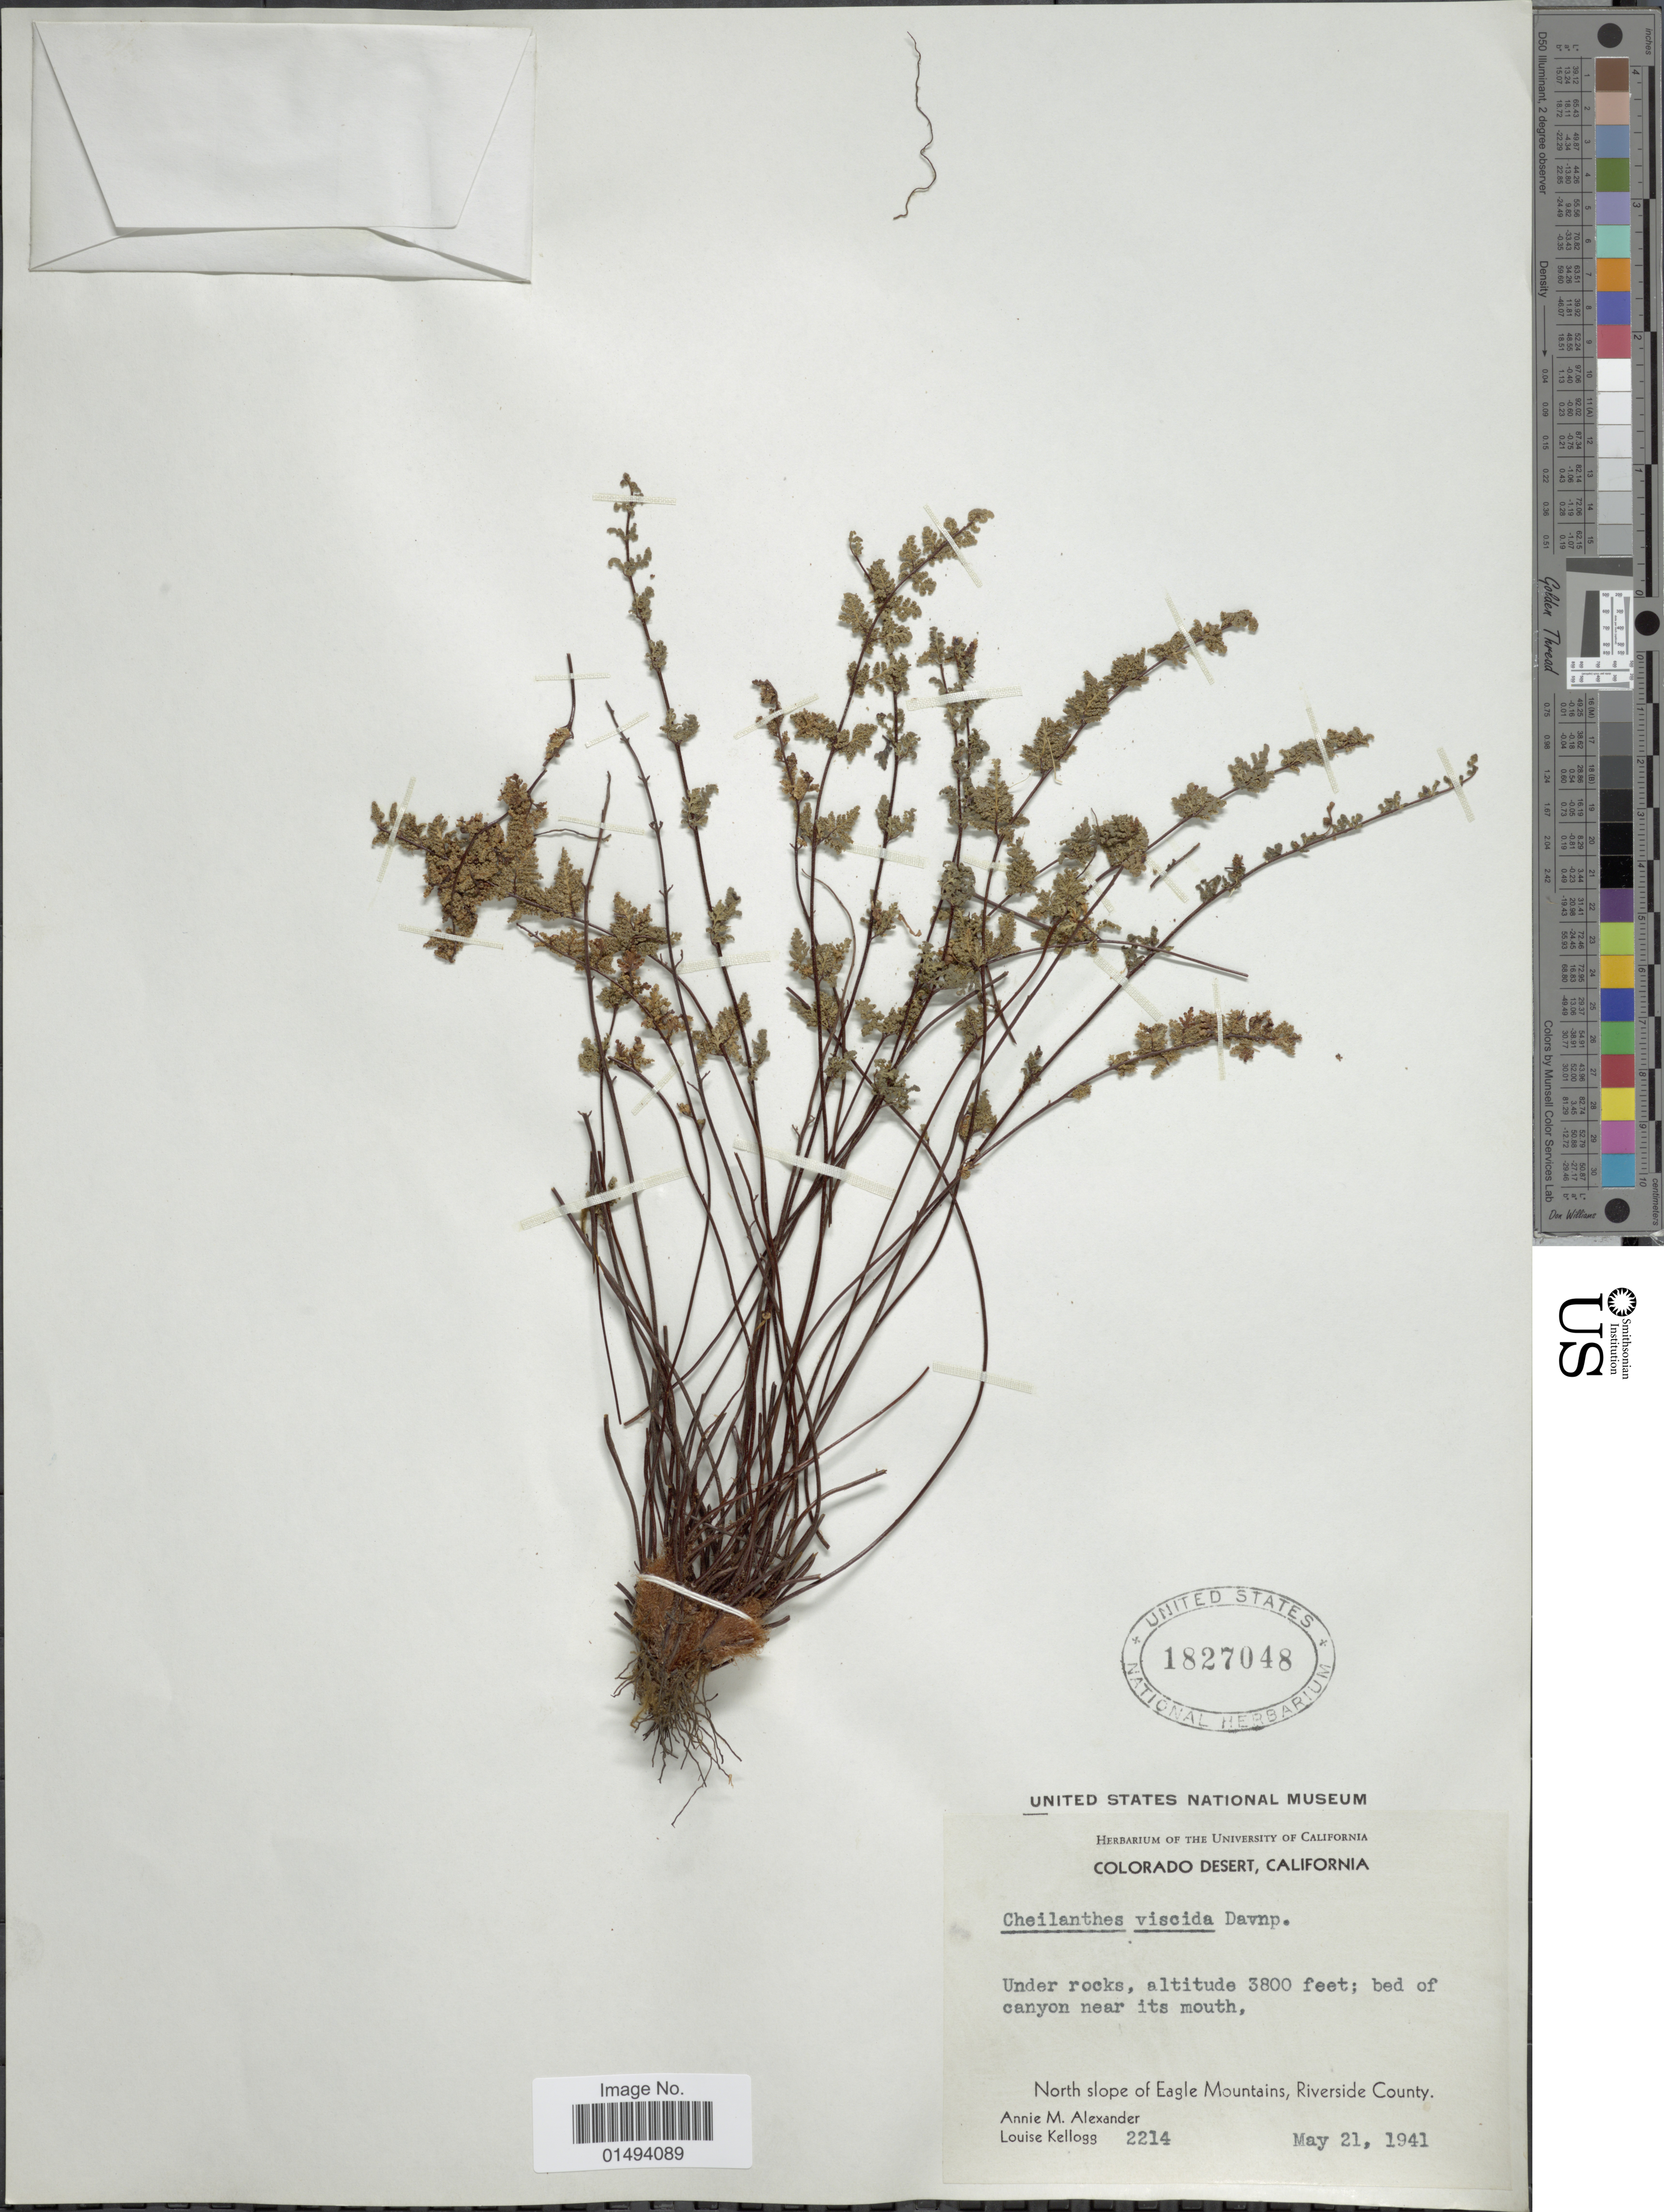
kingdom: Plantae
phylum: Tracheophyta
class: Polypodiopsida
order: Polypodiales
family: Pteridaceae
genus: Myriopteris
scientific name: Myriopteris viscida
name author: (Davenp.) Grusz & Windham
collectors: A. M. Alexander & L. Kellogg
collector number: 2214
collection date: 1941-05-21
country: United States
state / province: California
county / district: Riverside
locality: Colorado Desert, Under rocks, bed of canyon near its mouth, North slope of Eagle Mountains, Riverside County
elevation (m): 1158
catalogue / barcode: US 1827048